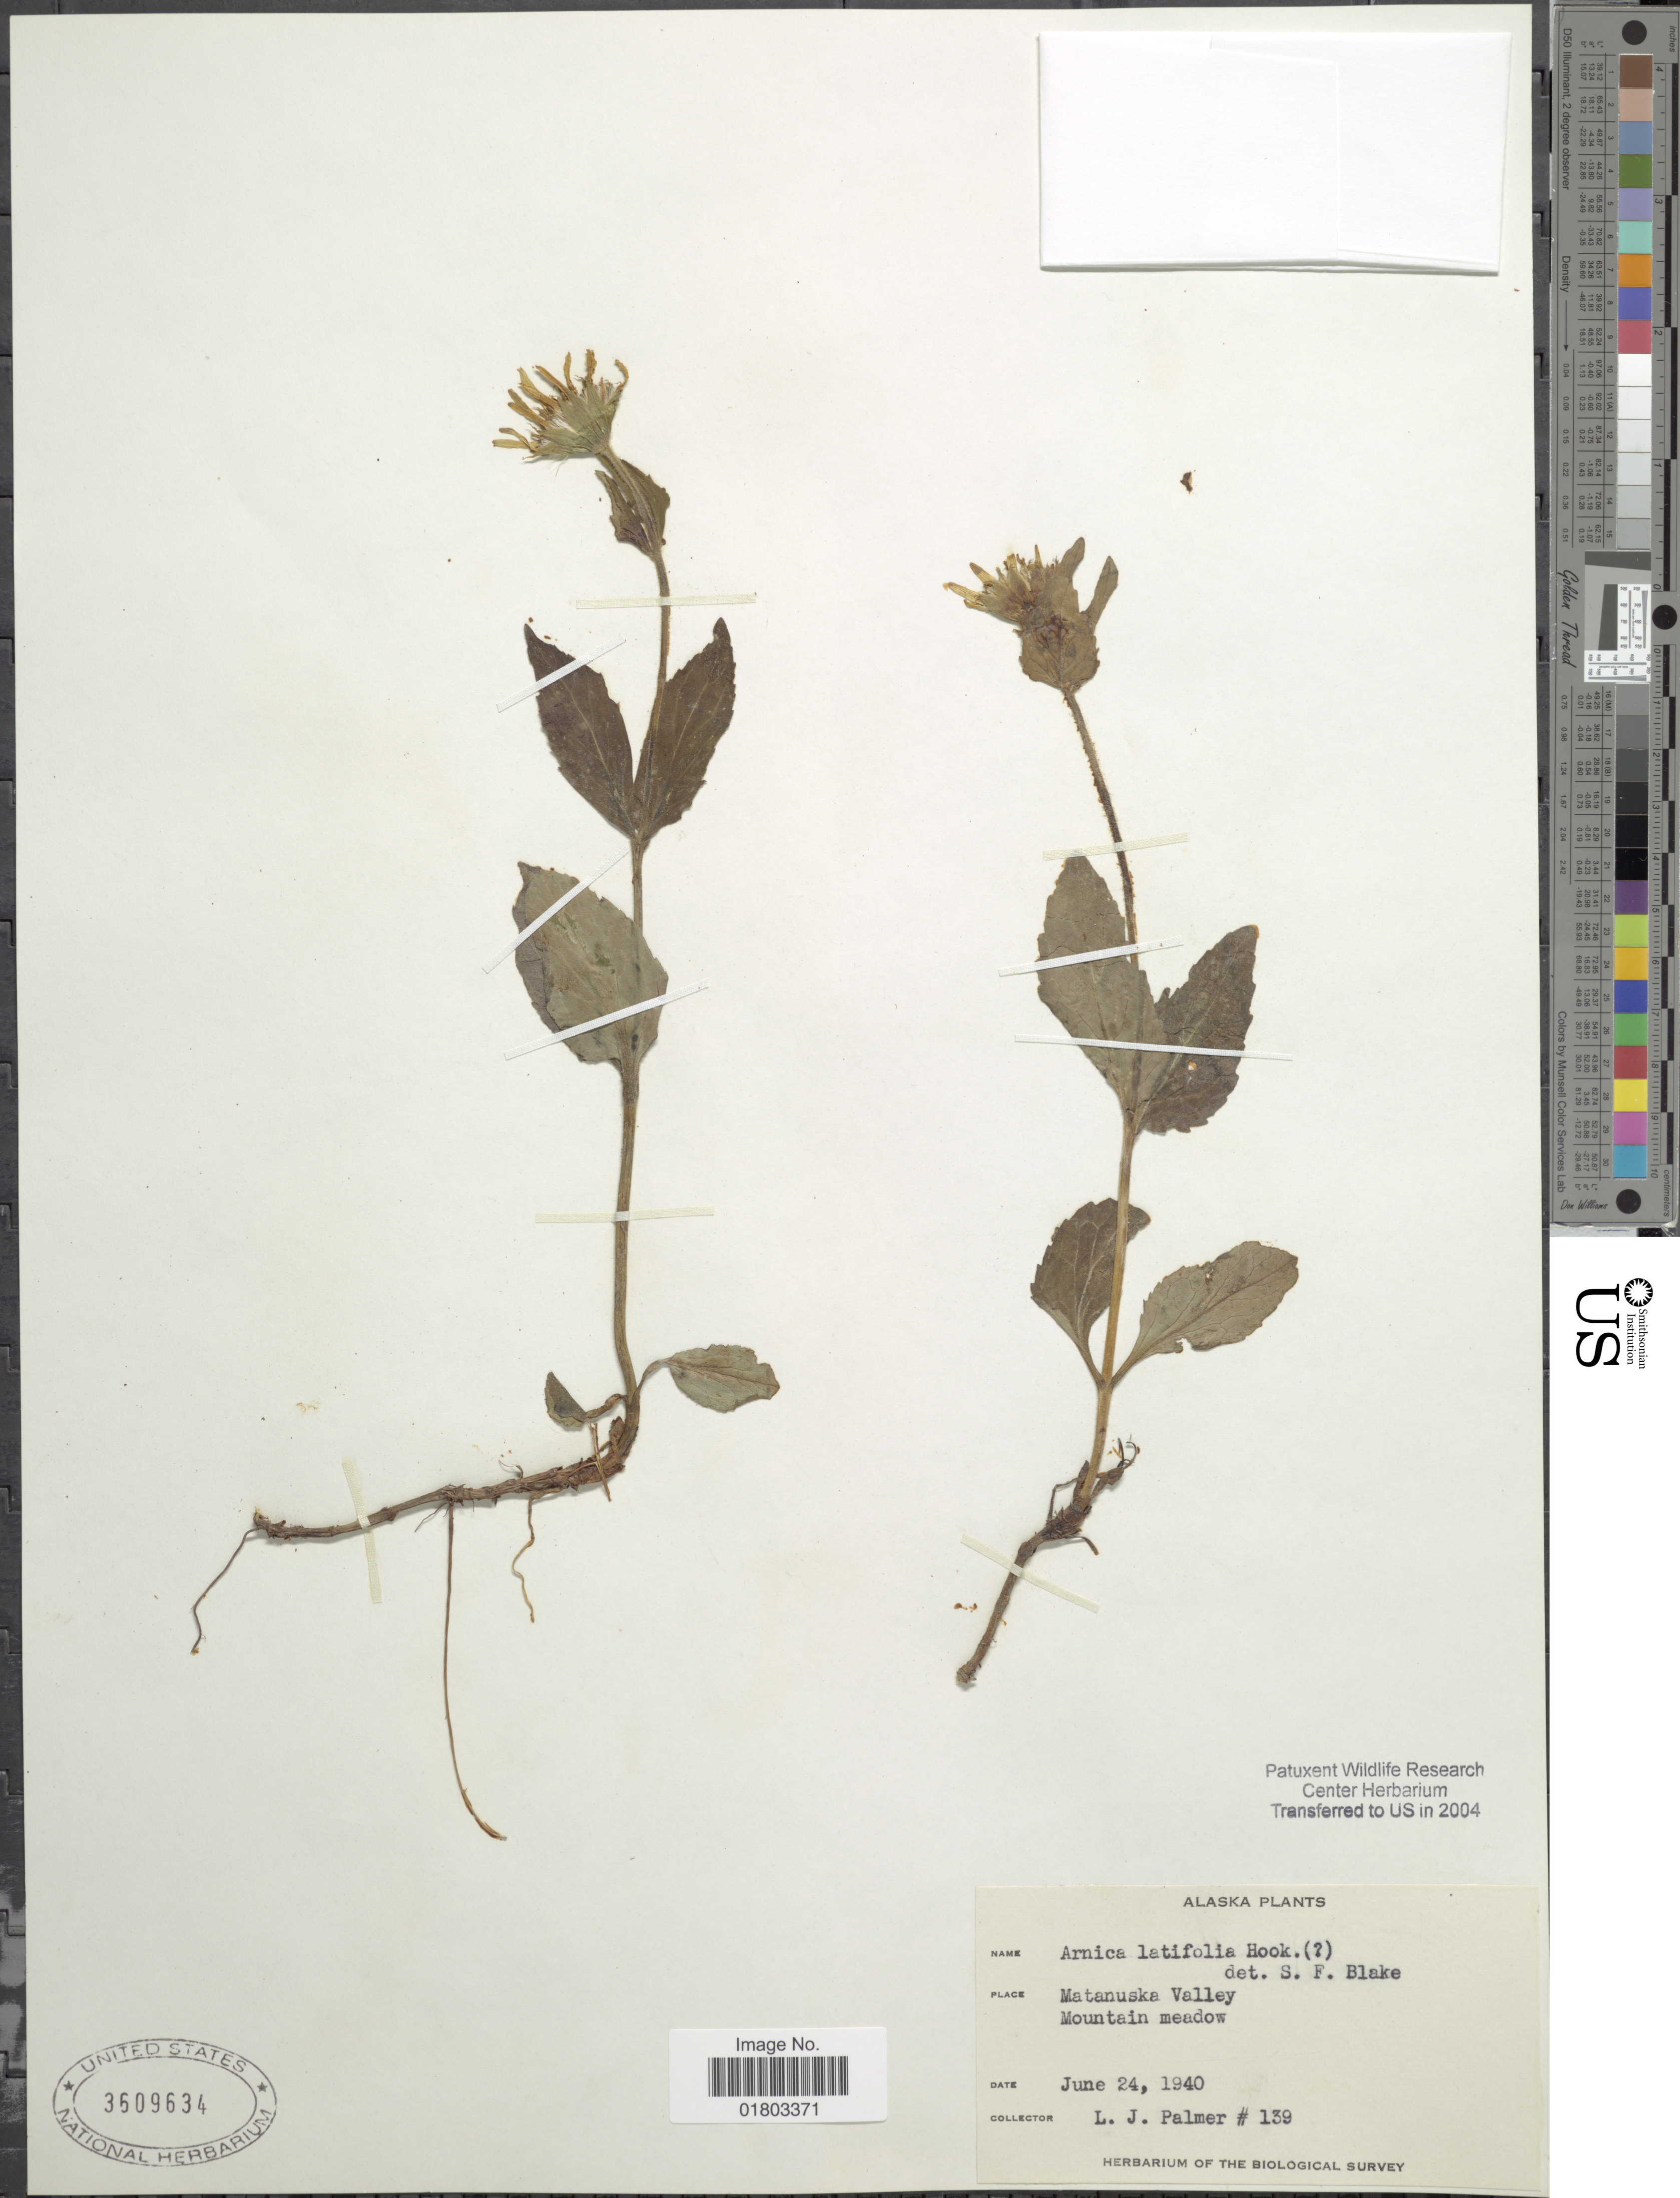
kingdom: Plantae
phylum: Tracheophyta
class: Magnoliopsida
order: Asterales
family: Asteraceae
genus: Arnica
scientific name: Arnica latifolia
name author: Bong.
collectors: L. J. Palmer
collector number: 139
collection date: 1940-06-24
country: United States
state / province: Alaska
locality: Matanuska Valley Mountain meadow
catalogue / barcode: US 3609634